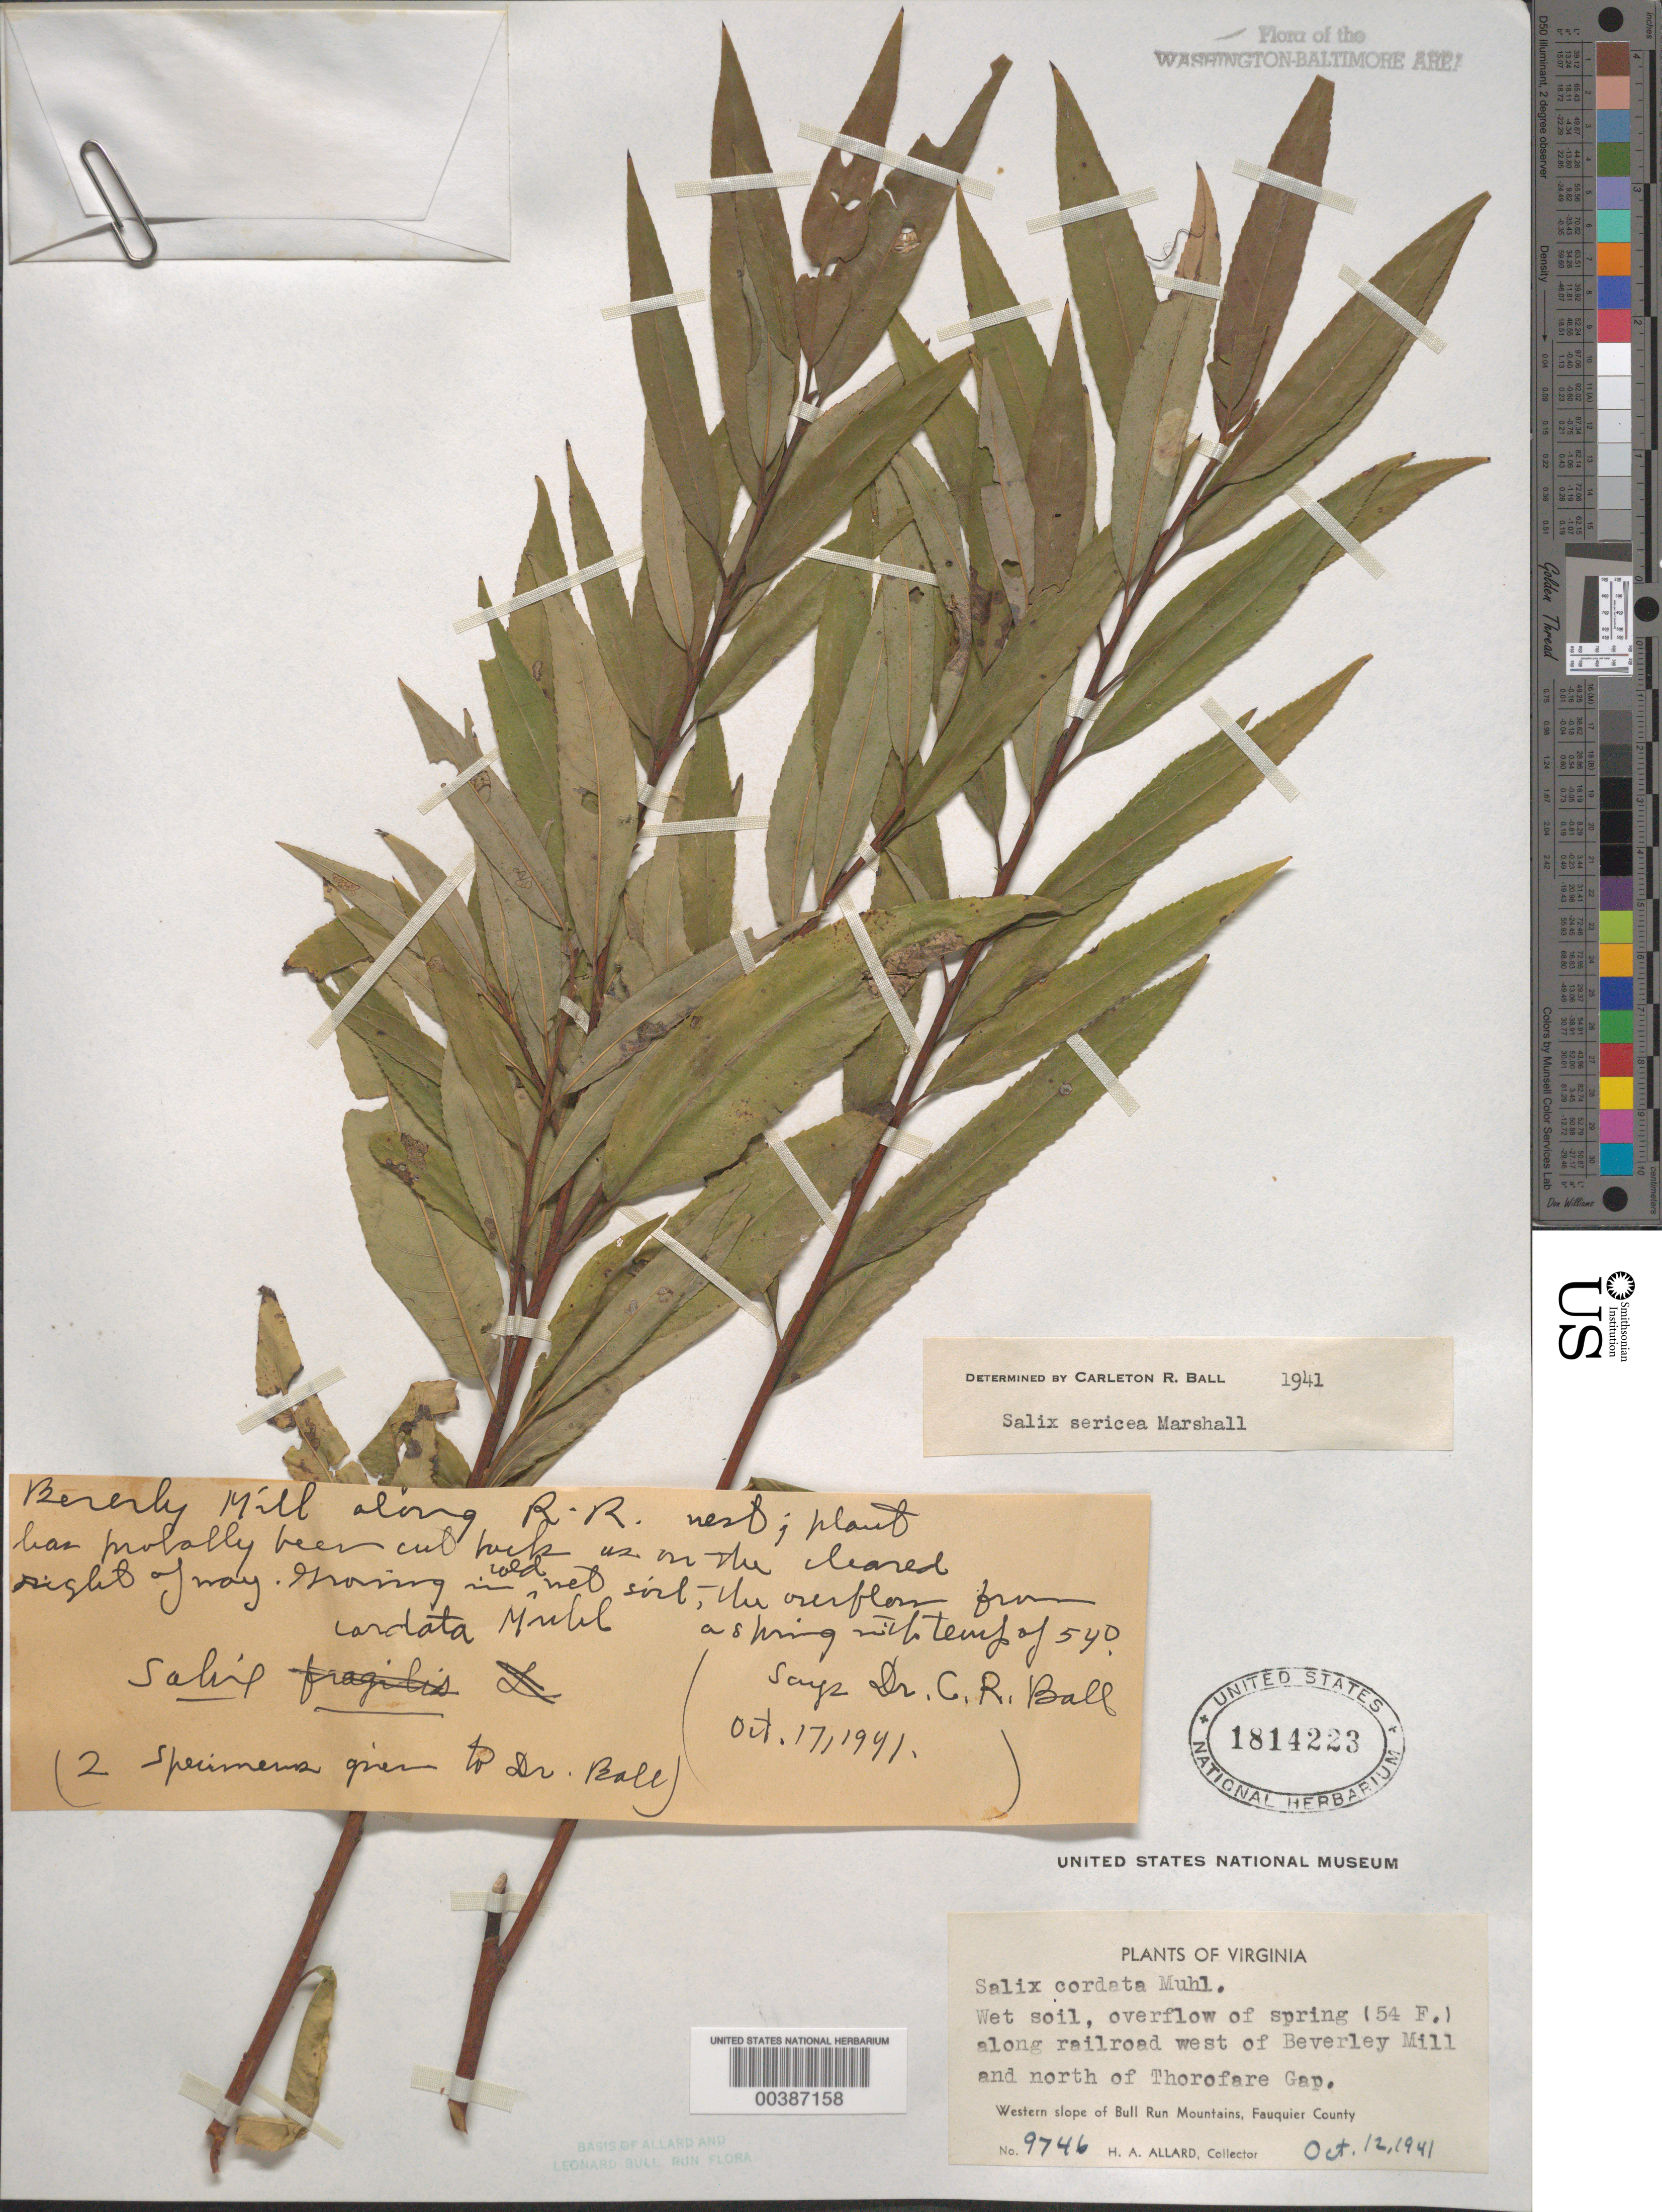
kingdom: Plantae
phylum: Tracheophyta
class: Magnoliopsida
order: Malpighiales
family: Salicaceae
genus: Salix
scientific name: Salix sericea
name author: Marshall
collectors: H. A. Allard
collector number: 9746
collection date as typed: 12 Oct 1941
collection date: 1941-10-12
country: United States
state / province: Virginia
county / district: Fauquier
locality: West of Beverley Mill and north of Thorofare Gap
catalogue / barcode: US 1814223